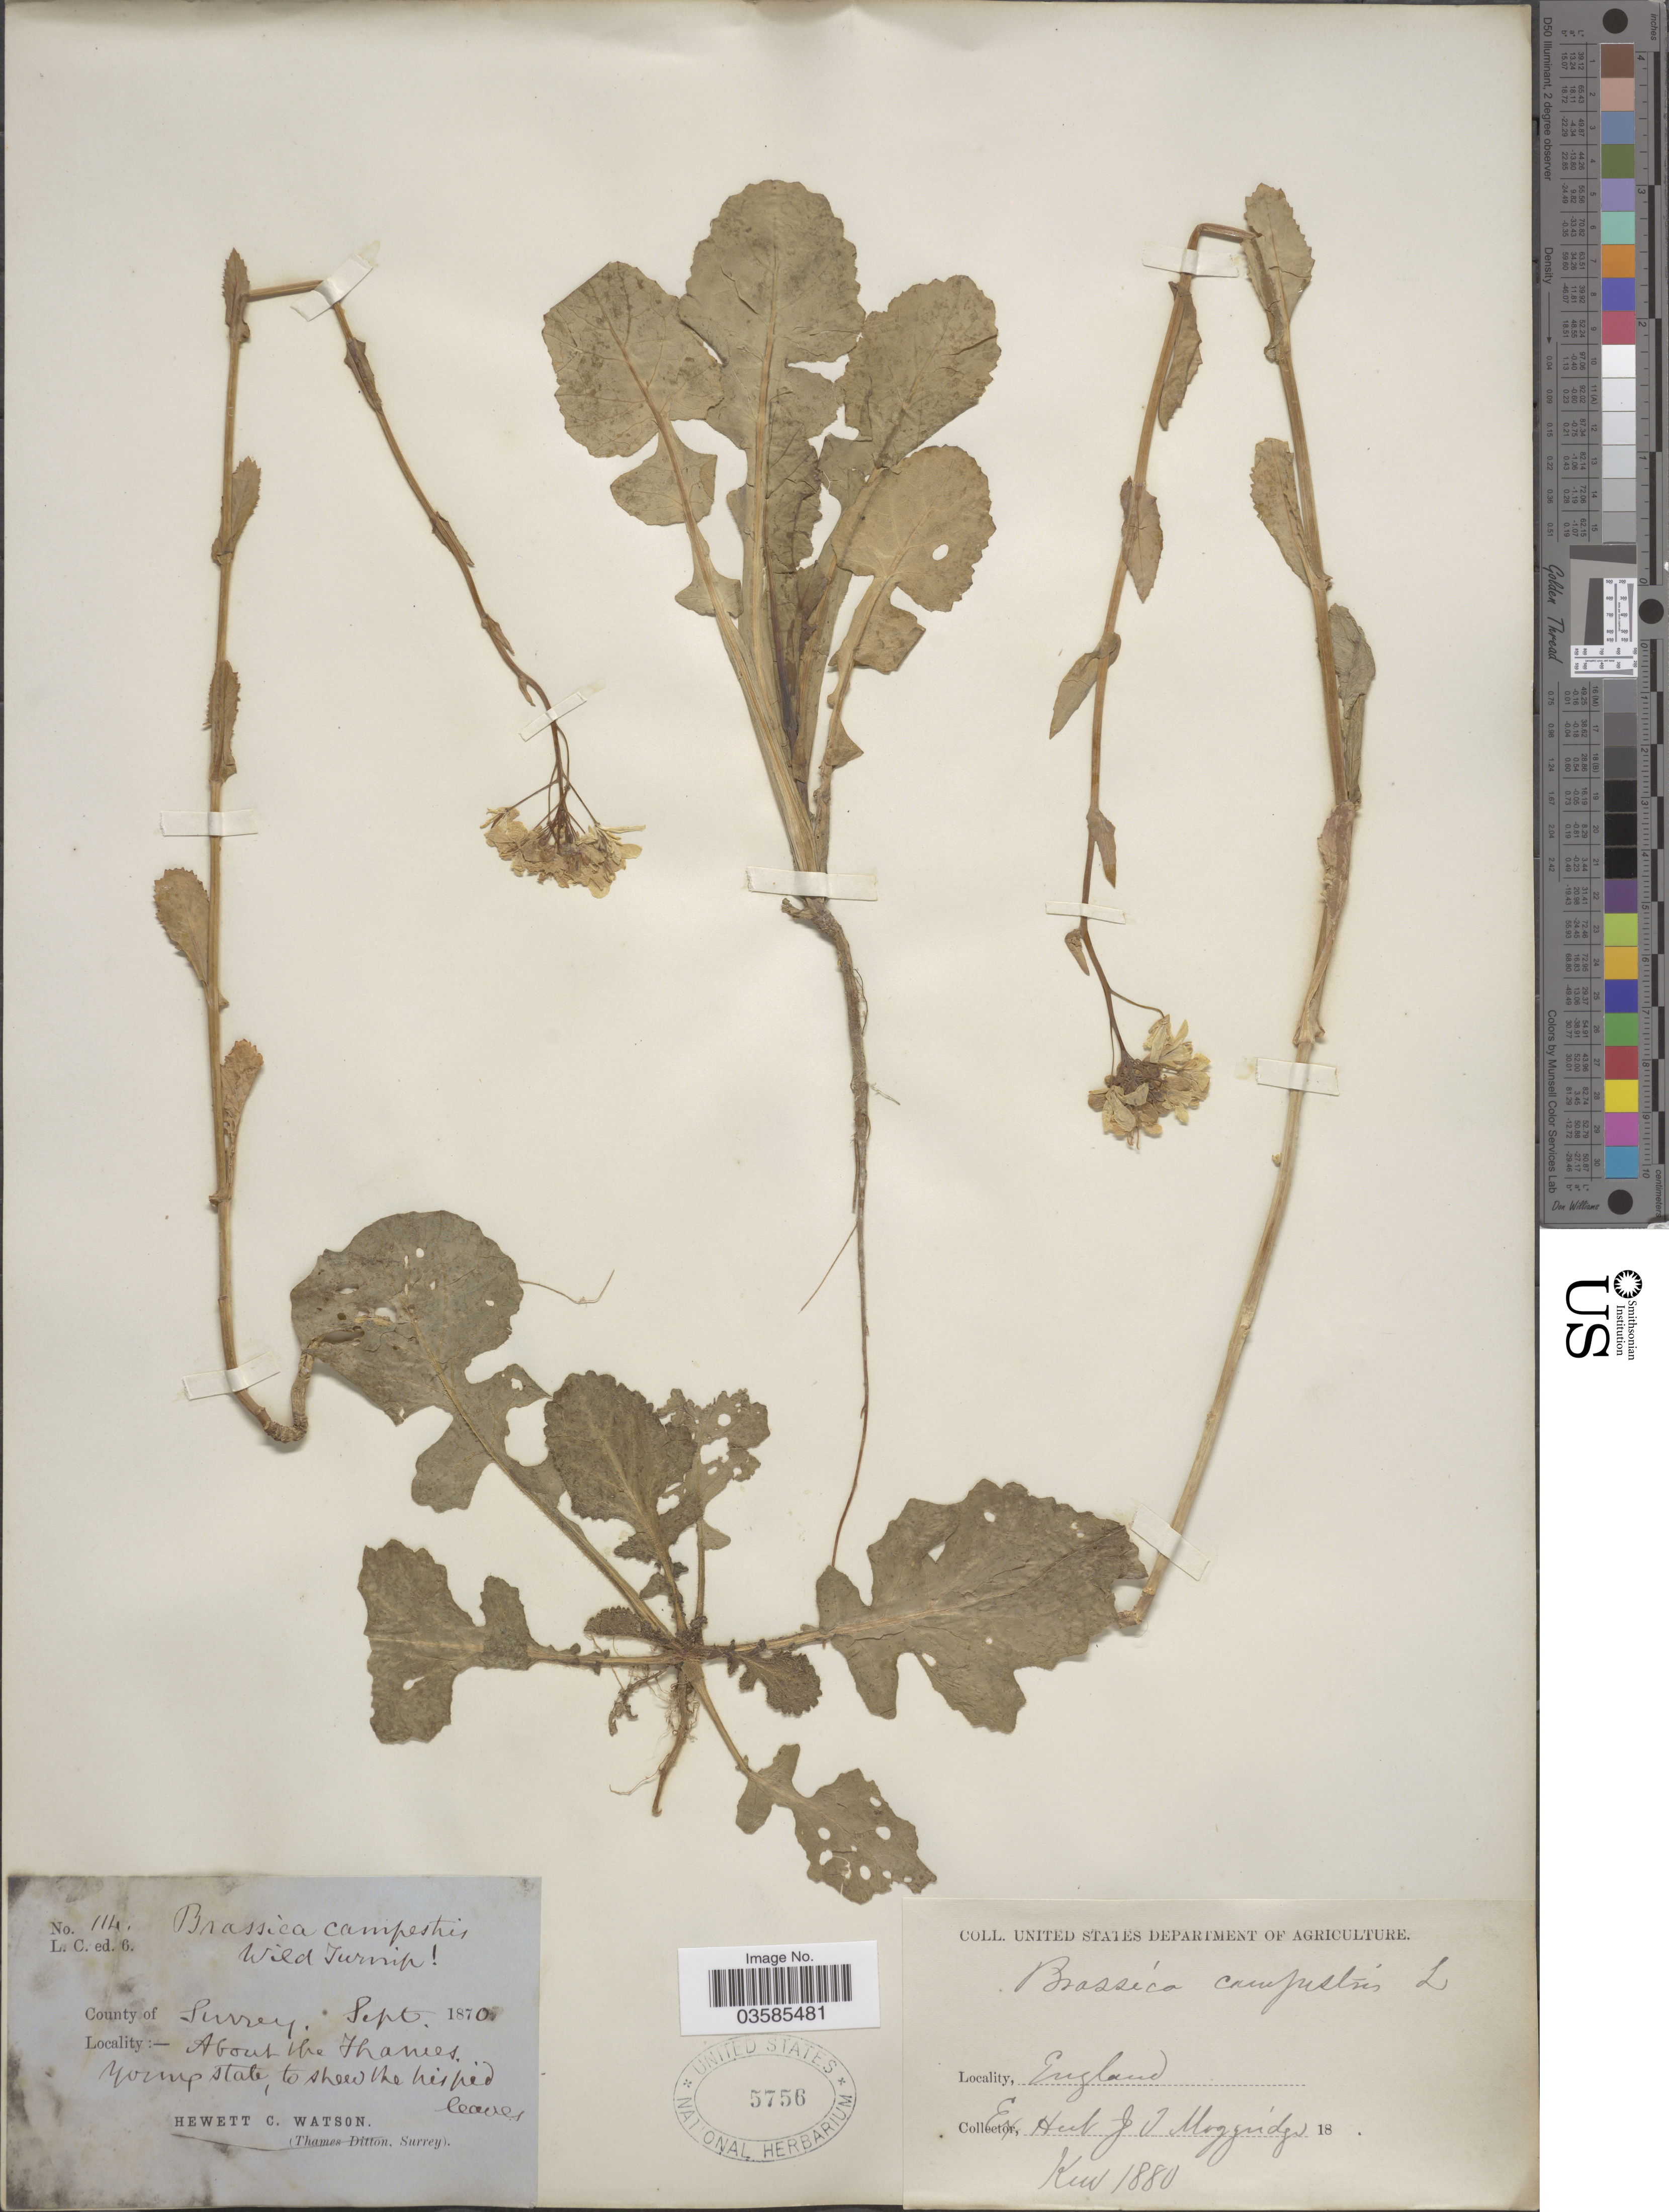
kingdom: Plantae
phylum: Tracheophyta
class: Magnoliopsida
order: Brassicales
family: Brassicaceae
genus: Brassica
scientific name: Brassica campestris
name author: L.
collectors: H. Watson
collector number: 114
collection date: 1870-09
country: United Kingdom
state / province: England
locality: County of Surrey. About the Thanies, young state.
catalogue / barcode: US 5756